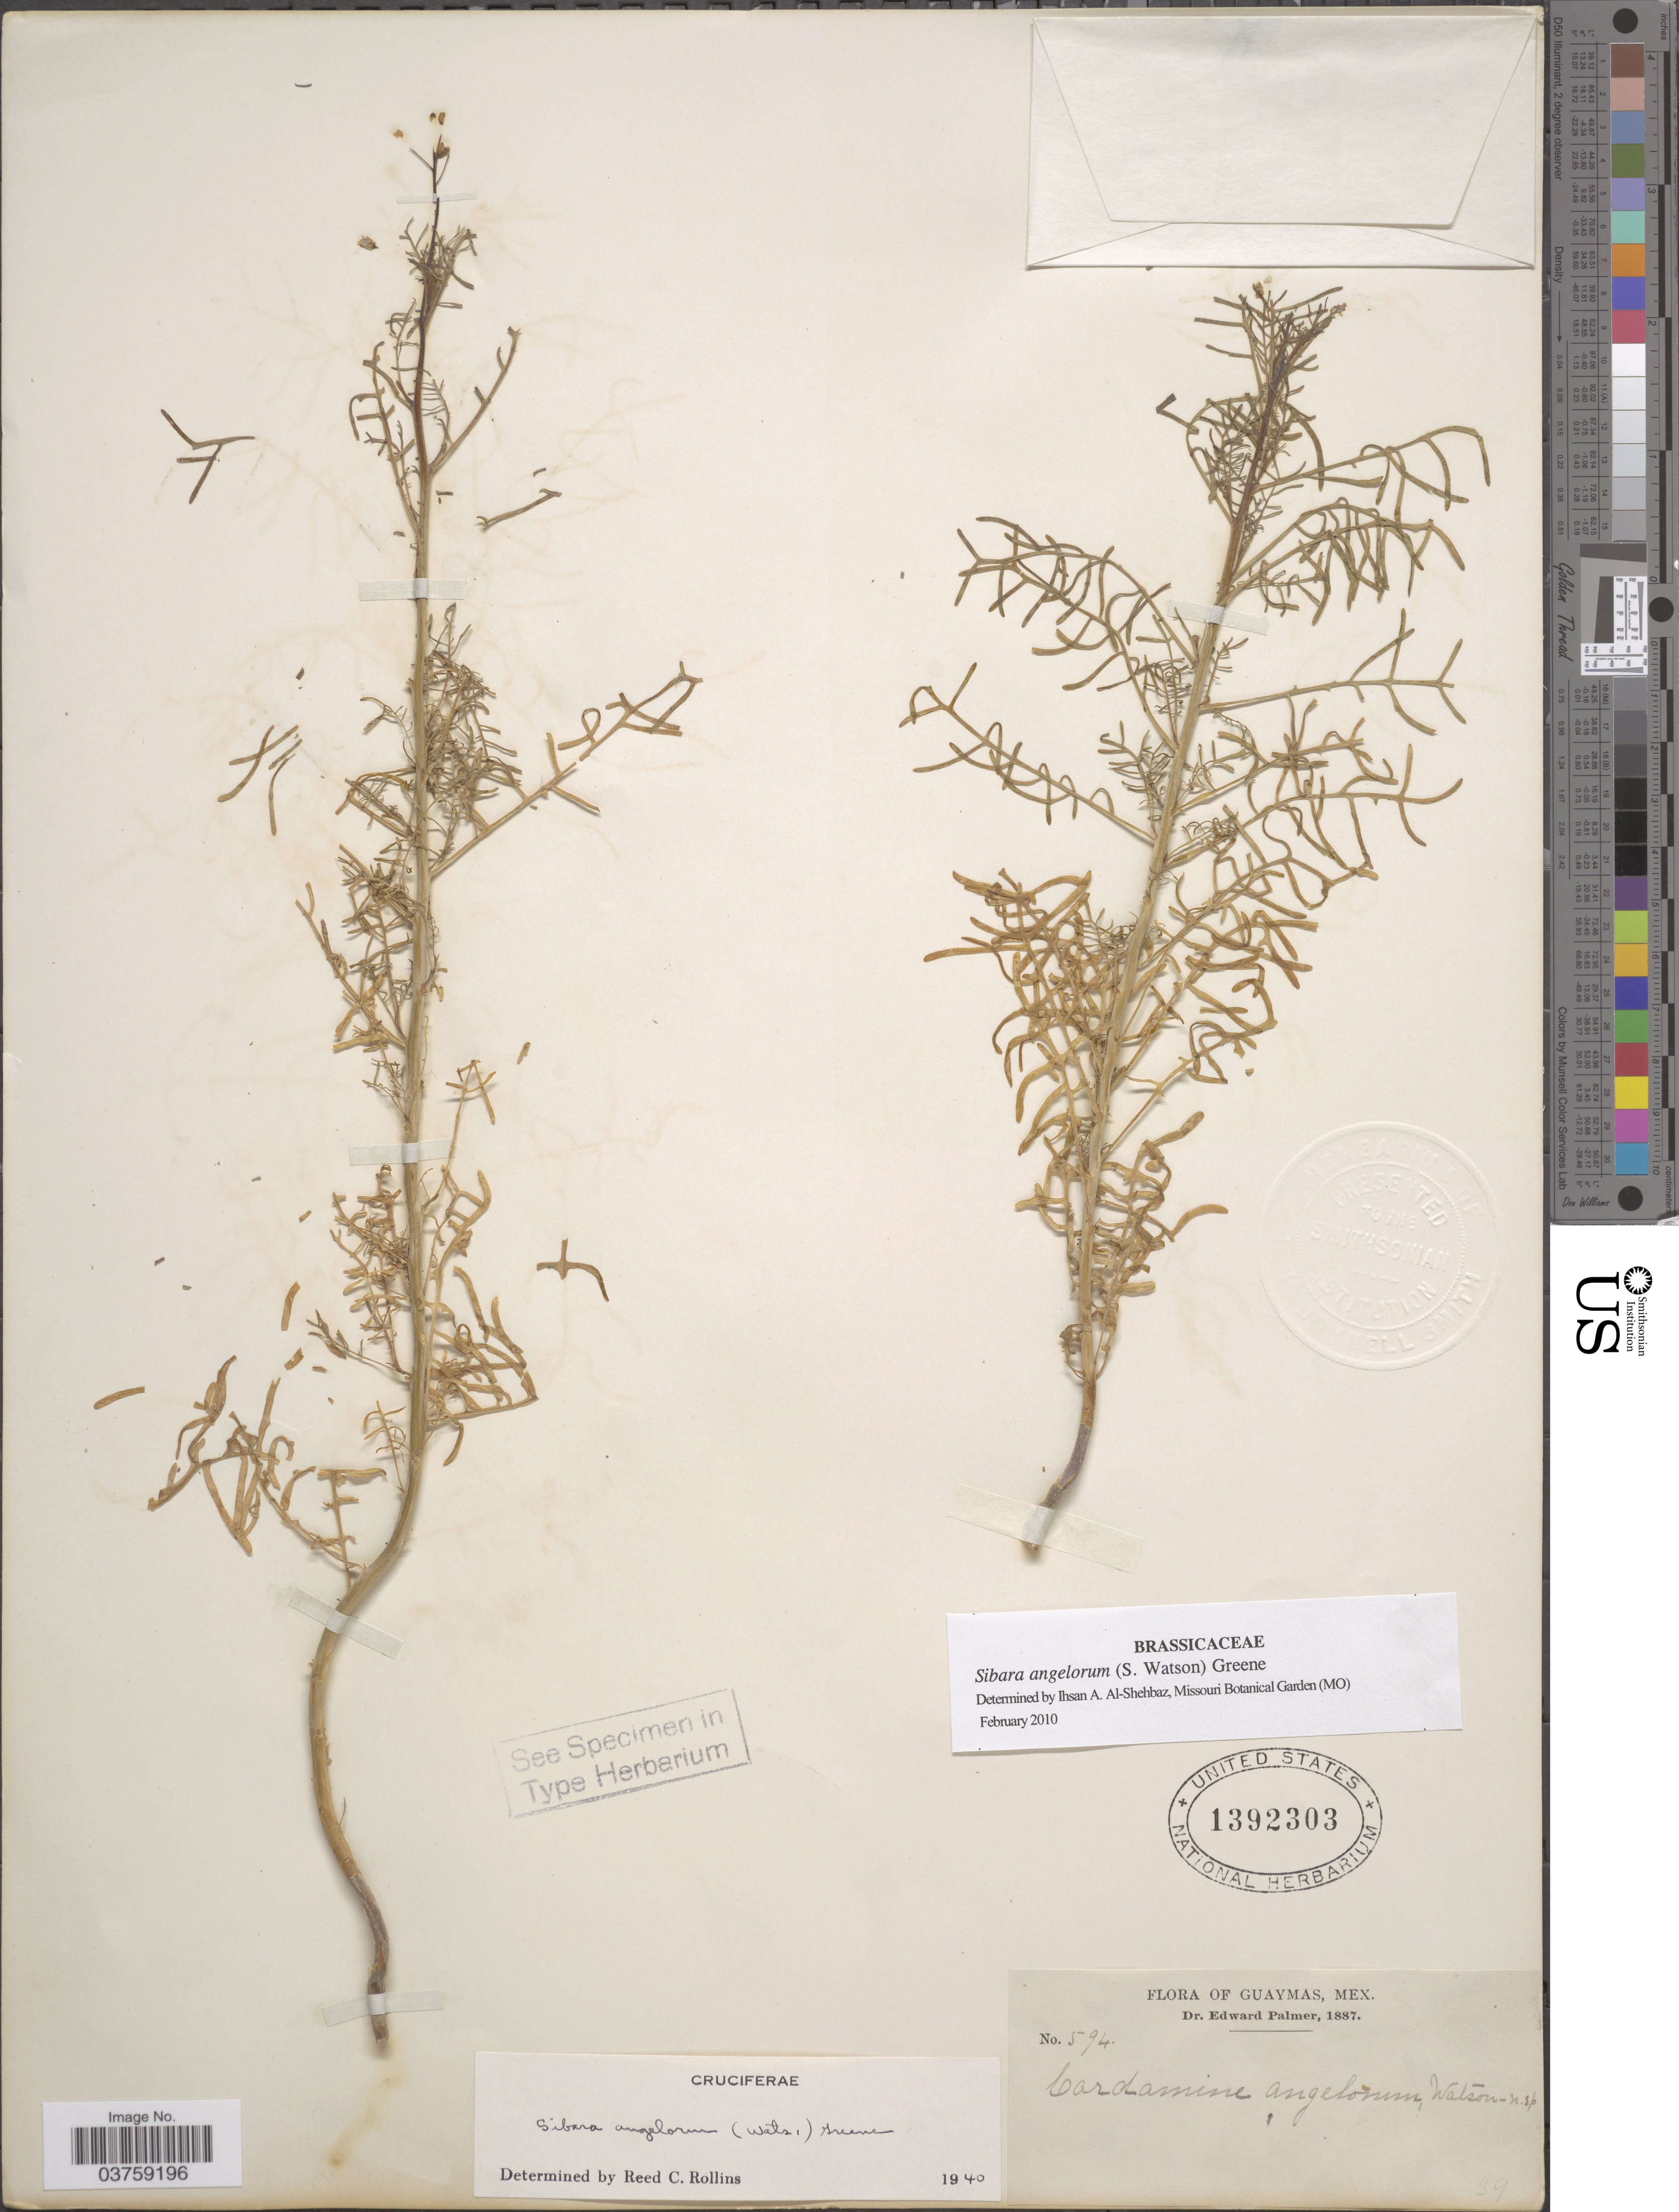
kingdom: Plantae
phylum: Tracheophyta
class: Magnoliopsida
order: Brassicales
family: Brassicaceae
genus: Sibara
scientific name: Sibara angelorum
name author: (S. Watson) Greene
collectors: E. Palmer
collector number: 594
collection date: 1887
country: Mexico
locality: Guaymas.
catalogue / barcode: US 1392303